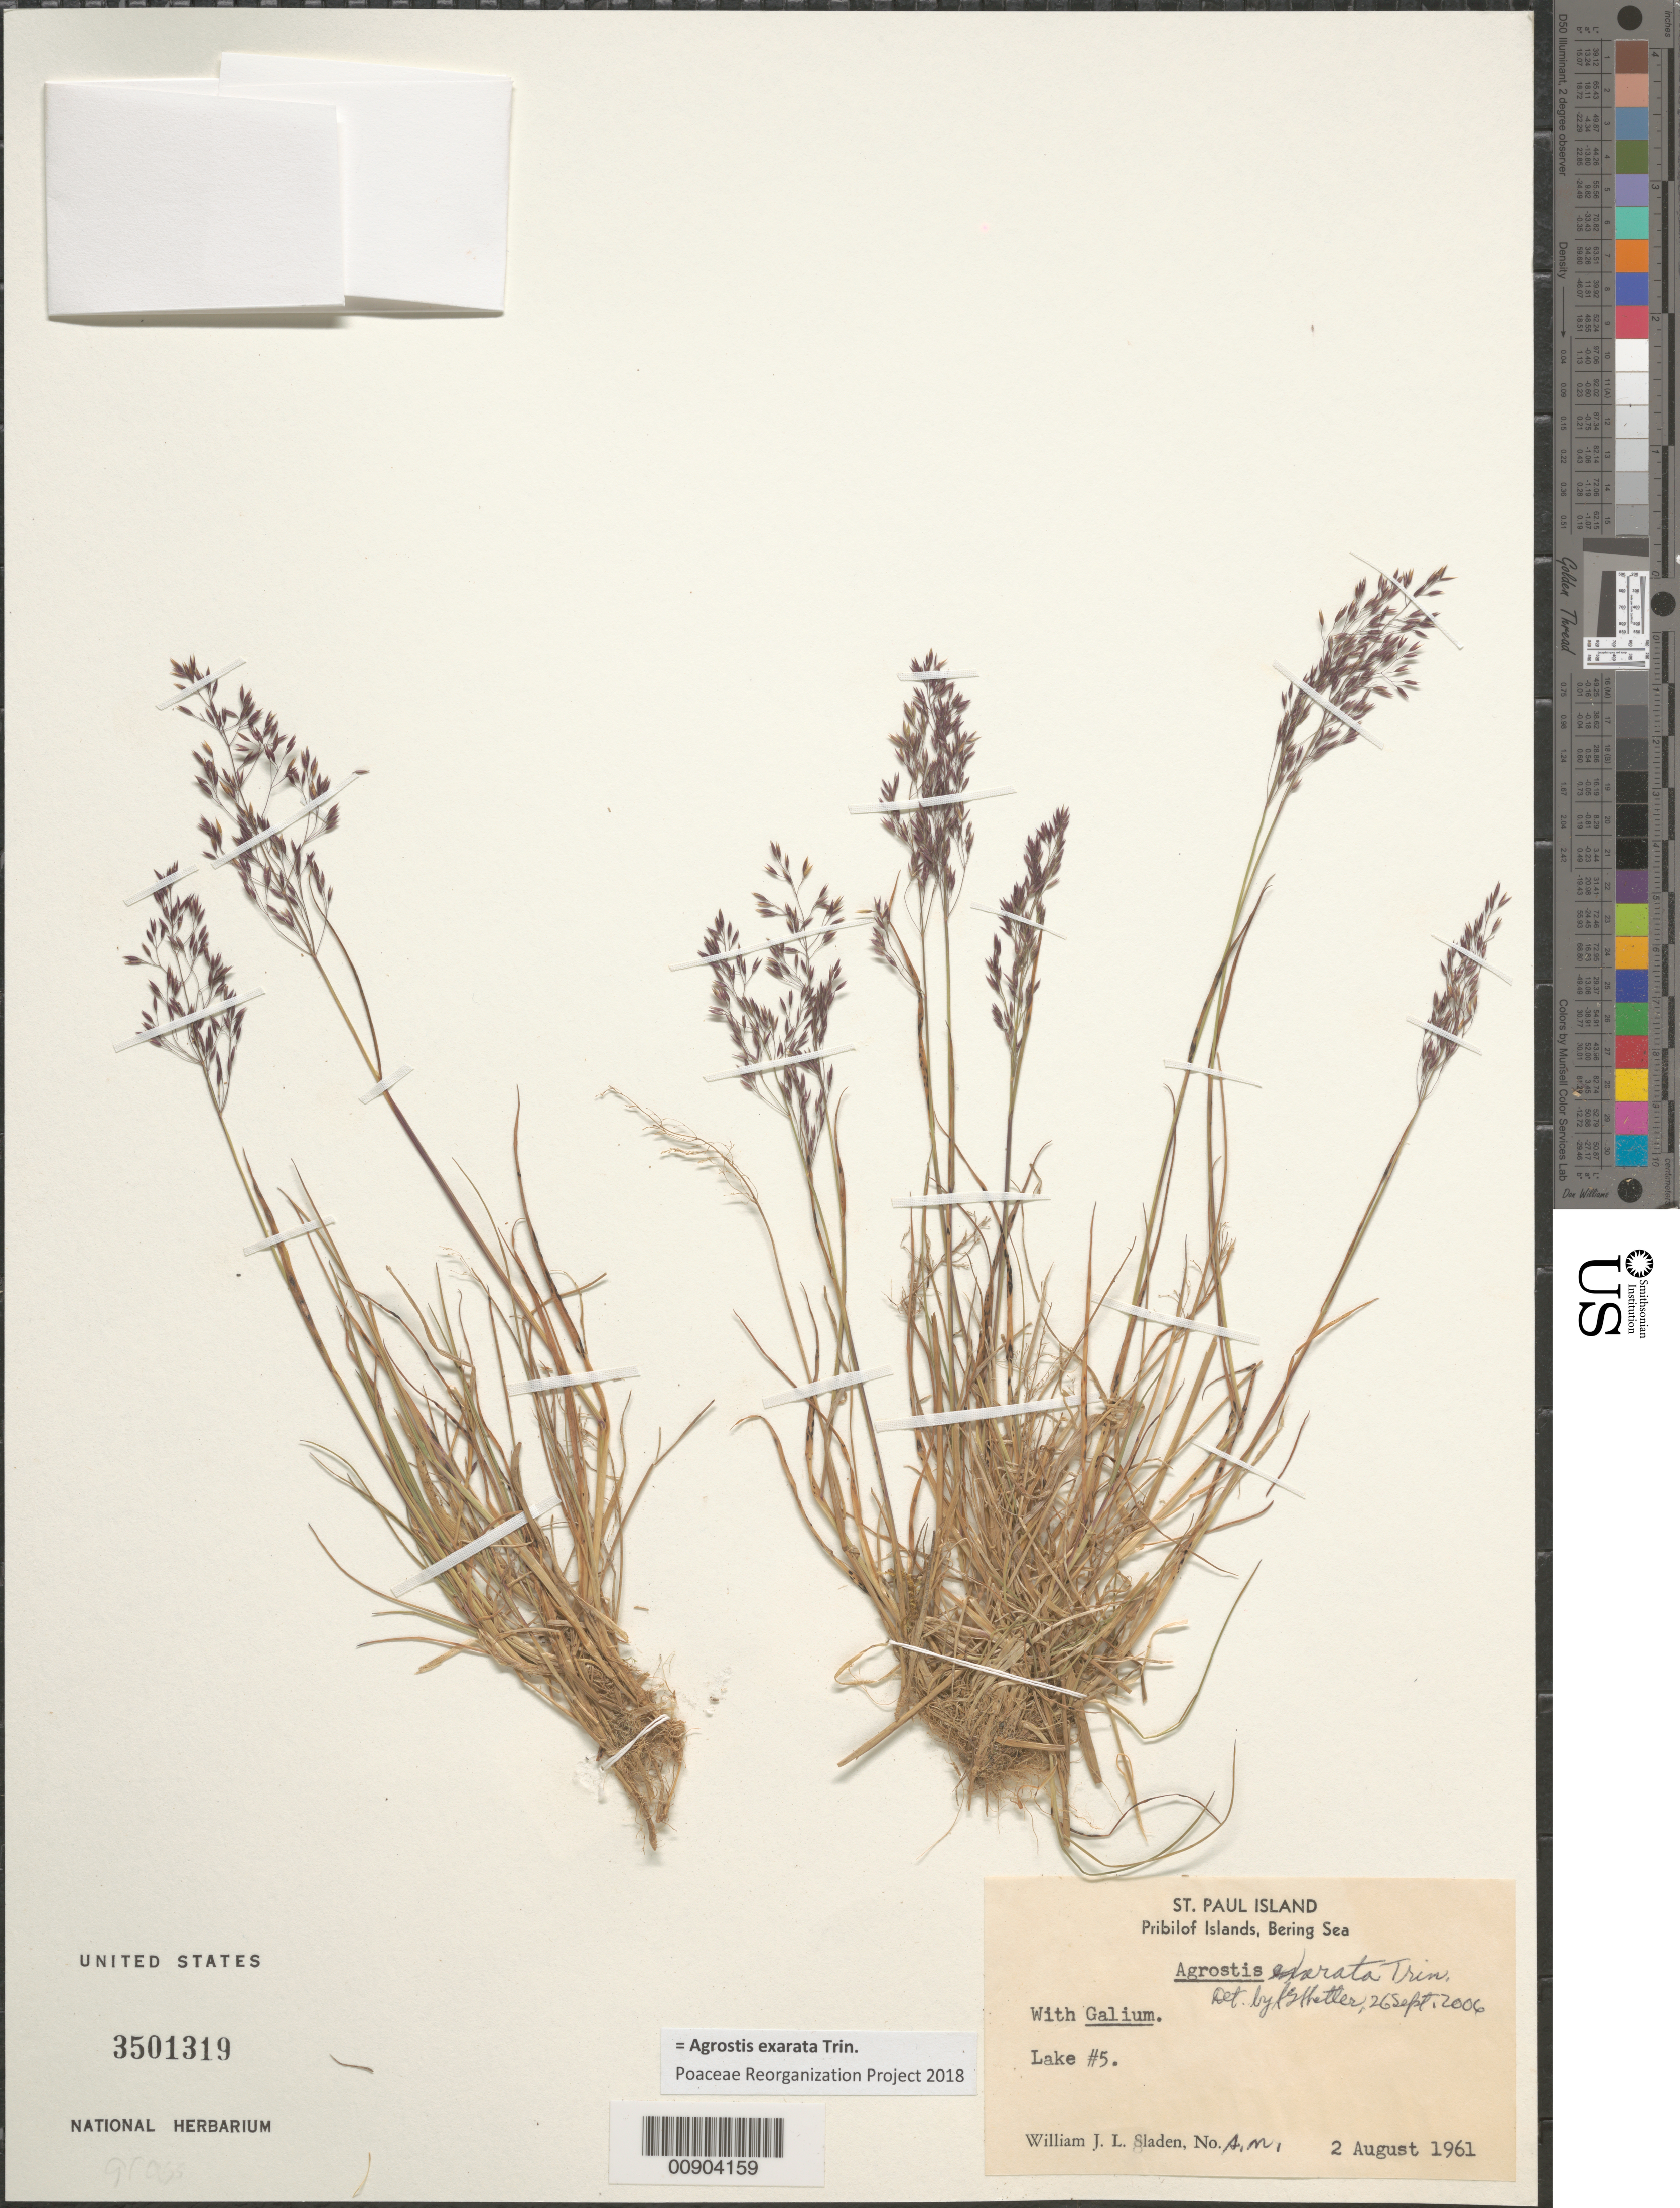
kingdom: Plantae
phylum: Tracheophyta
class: Liliopsida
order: Poales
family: Poaceae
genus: Agrostis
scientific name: Agrostis exarata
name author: Trin.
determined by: Shetler, Stanwyn G., (US), NMNH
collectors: W. Sladen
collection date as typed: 02 Aug 1961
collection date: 1961-08-02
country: United States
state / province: Alaska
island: St. Paul Island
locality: St. Paul Island. Lake #5., Bering Sea, Pribilof Islands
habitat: With Galium.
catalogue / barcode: US 3501319